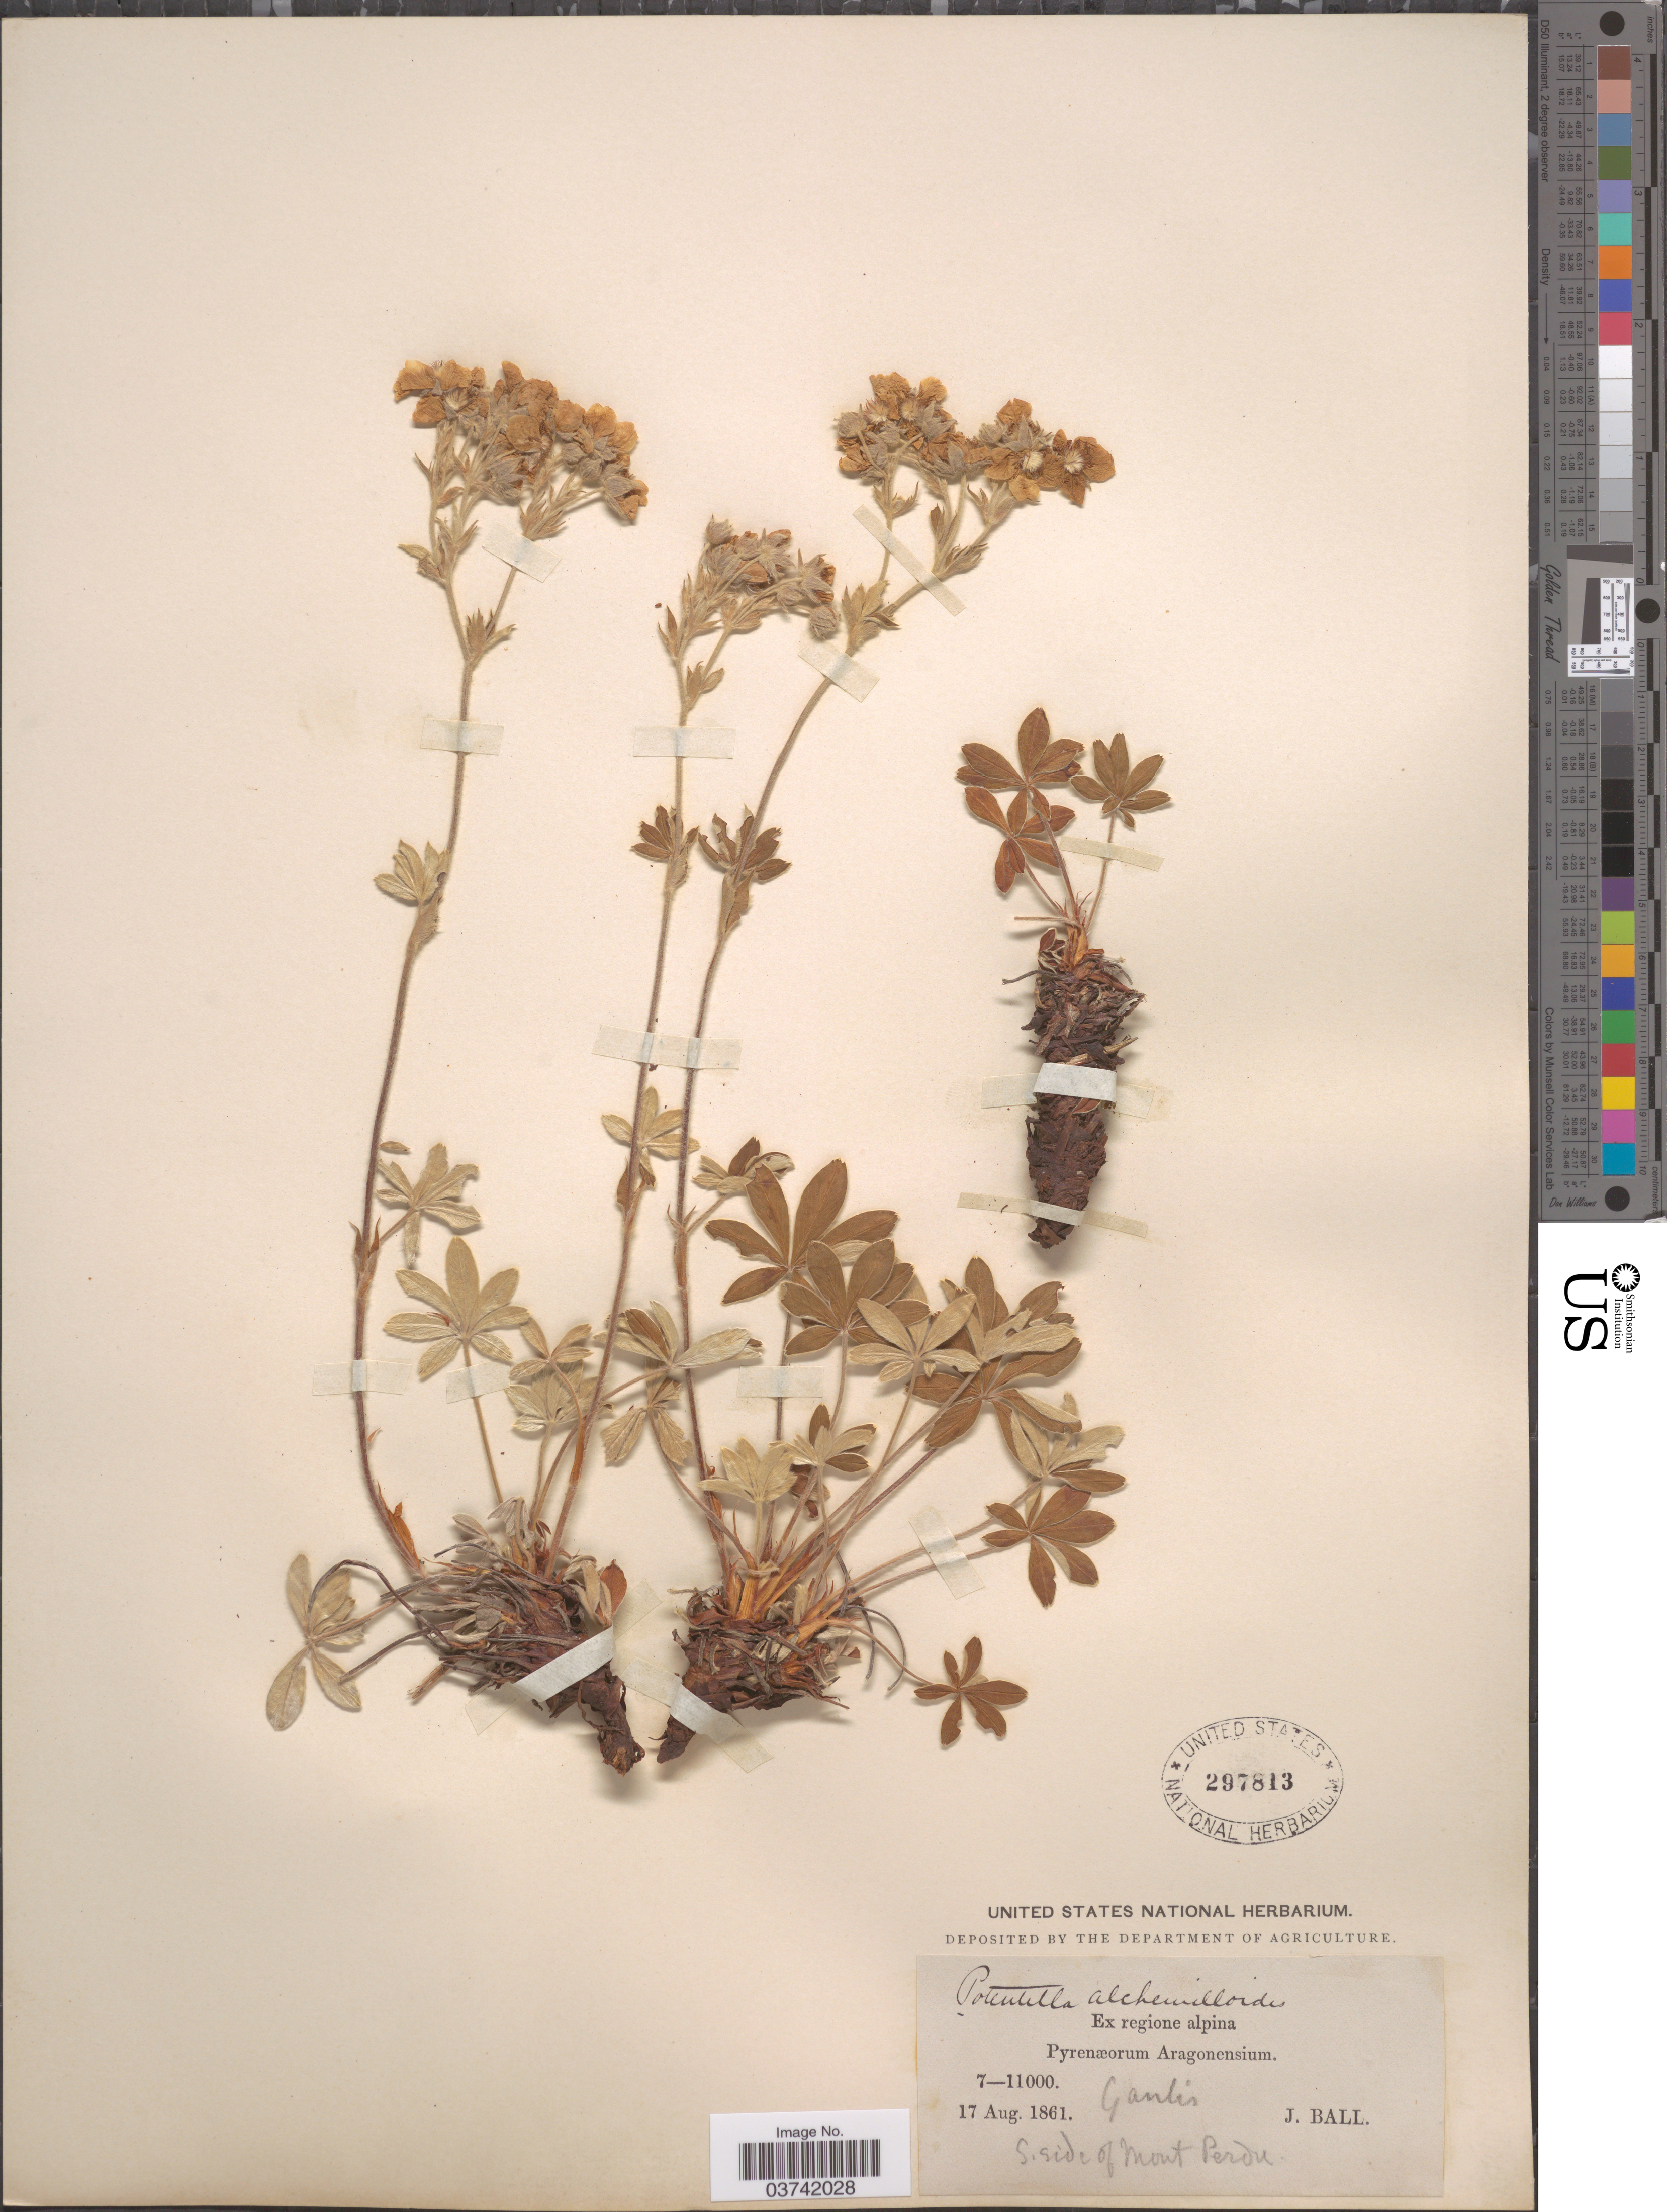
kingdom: Plantae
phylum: Tracheophyta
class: Magnoliopsida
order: Rosales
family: Rosaceae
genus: Potentilla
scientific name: Potentilla alchemilloides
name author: D.F.K. Schltdl.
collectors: J. Ball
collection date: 1861-08-17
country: Spain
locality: Ex regione alpina Pyrenæorum Aragonensium. Gantis. S. side of Mont, Perdu.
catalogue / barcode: US 297813